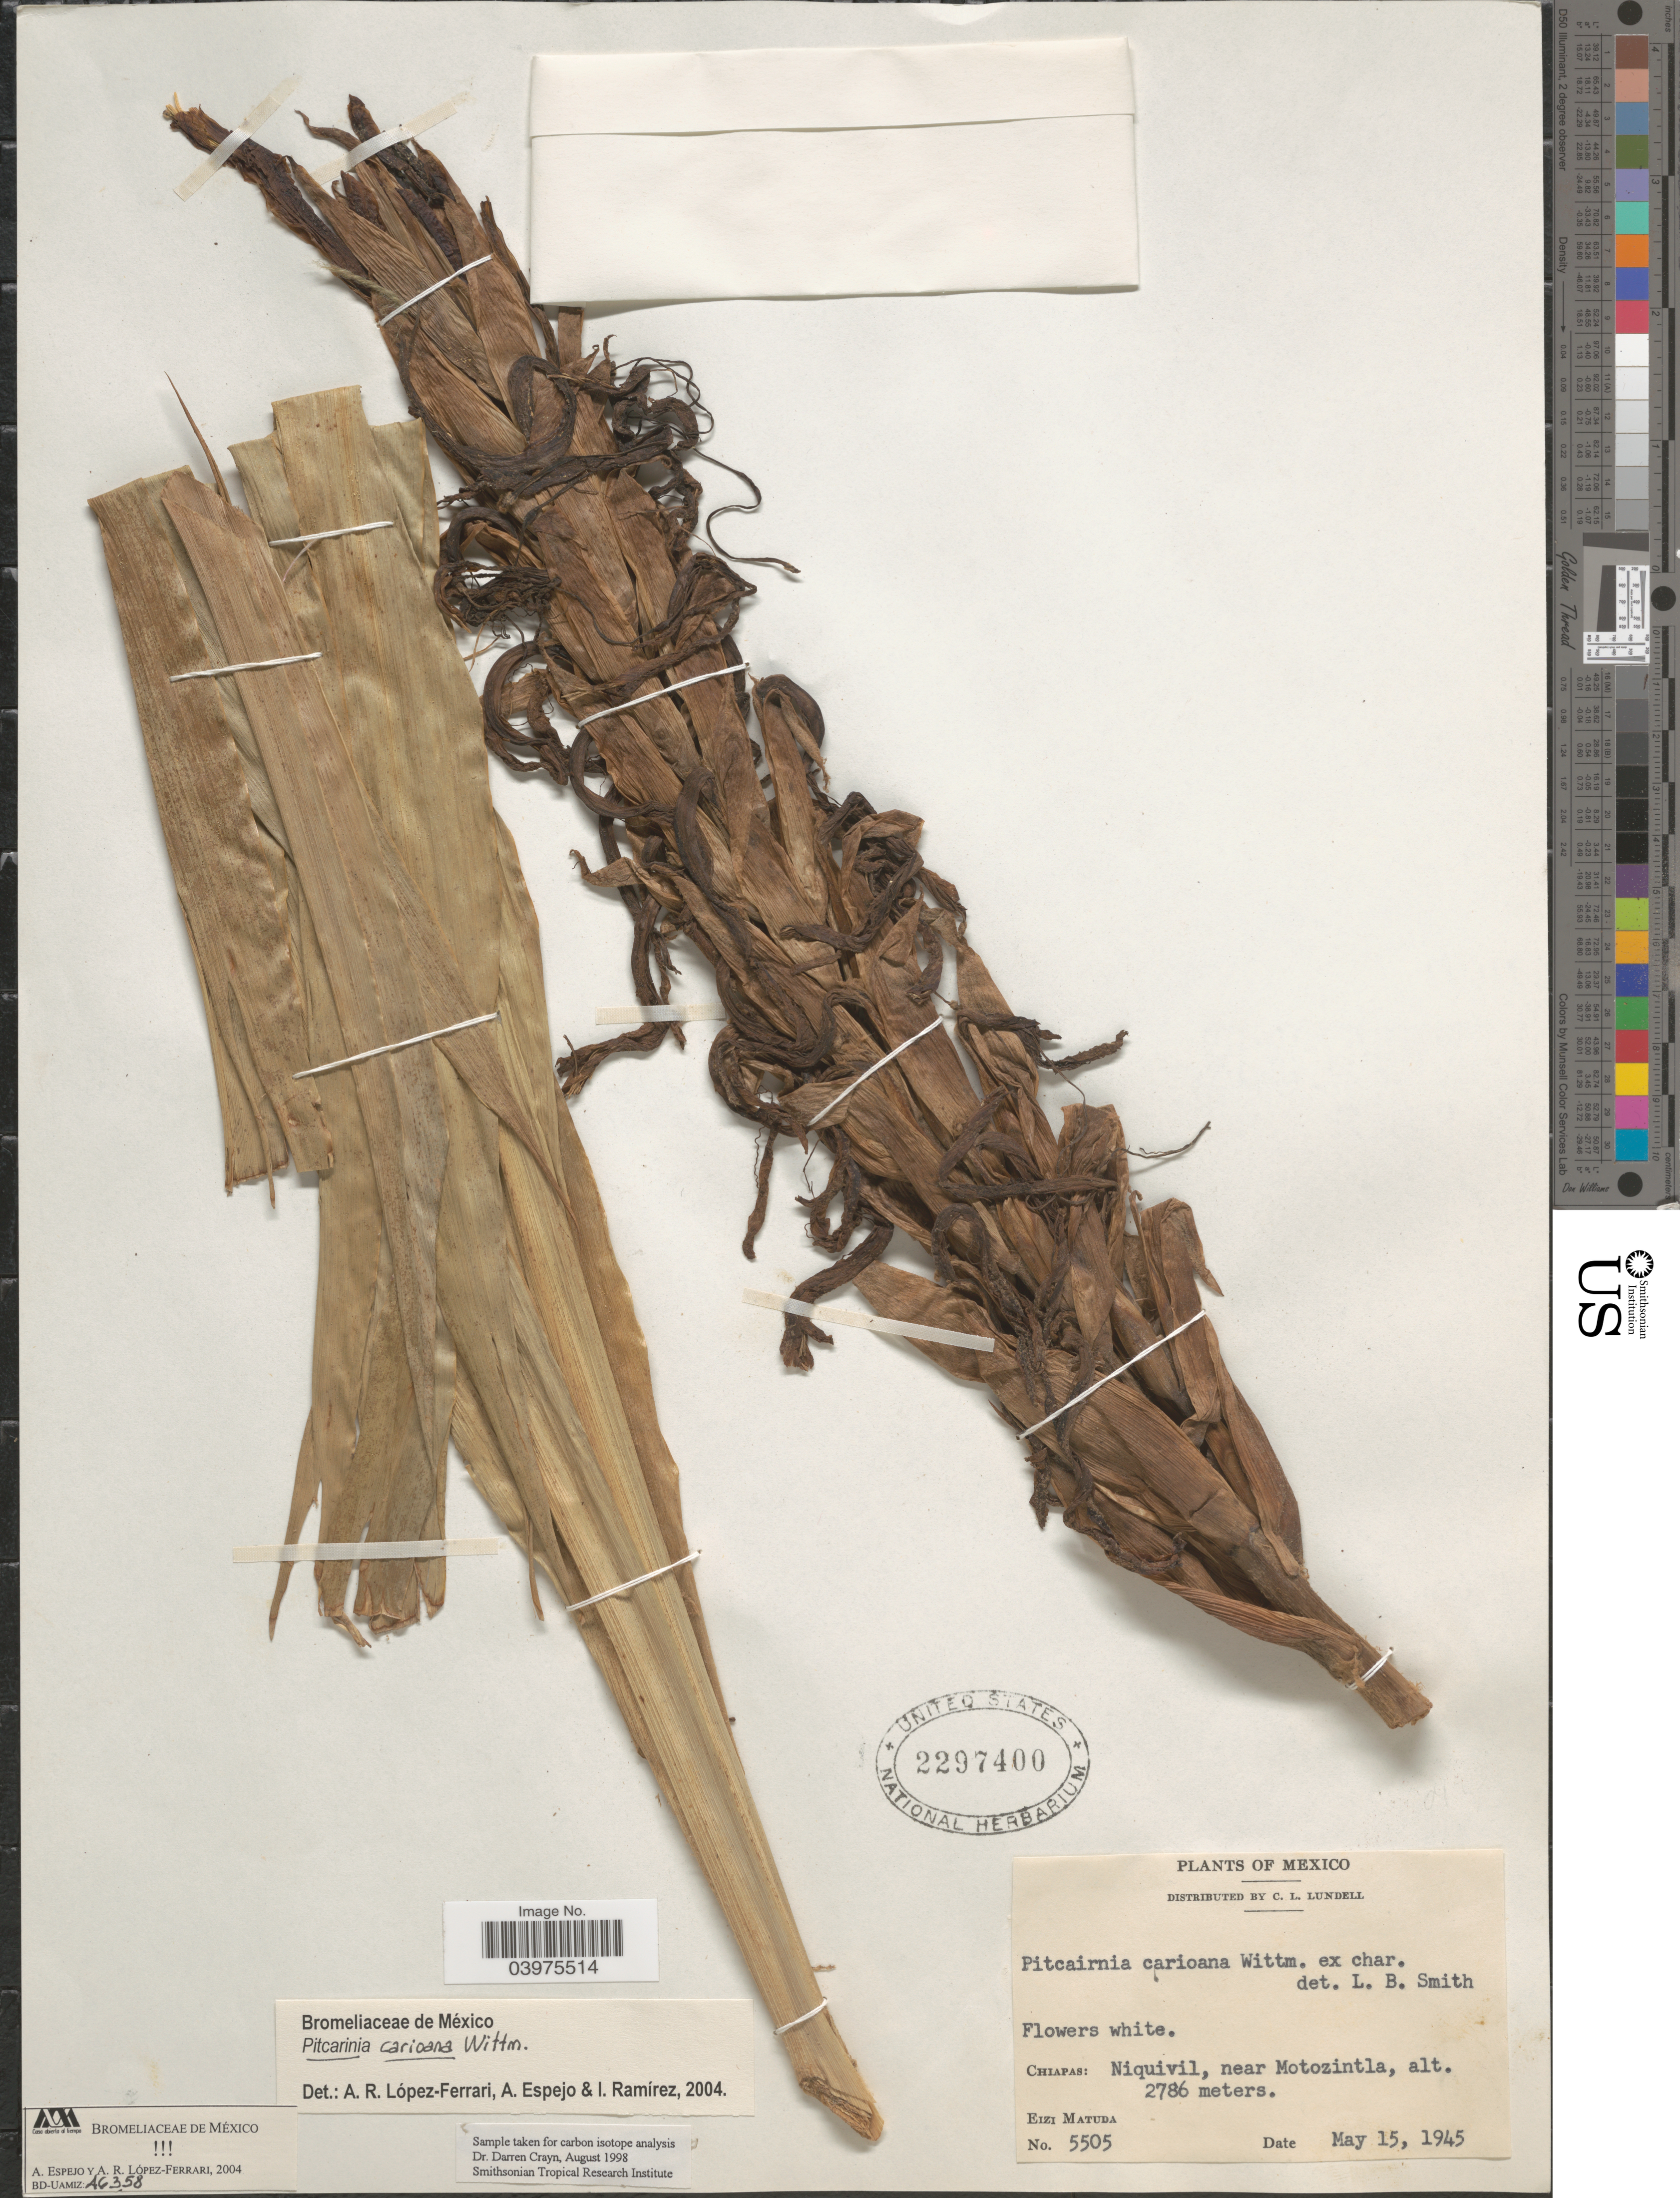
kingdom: Plantae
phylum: Tracheophyta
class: Liliopsida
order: Poales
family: Bromeliaceae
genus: Pitcairnia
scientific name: Pitcairnia carioana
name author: Wittm.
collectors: E. Matuda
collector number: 5505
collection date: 1945-05-15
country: Mexico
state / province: Chiapas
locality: Niquivil, near Motozintla.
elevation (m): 2786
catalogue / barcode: US 2297400